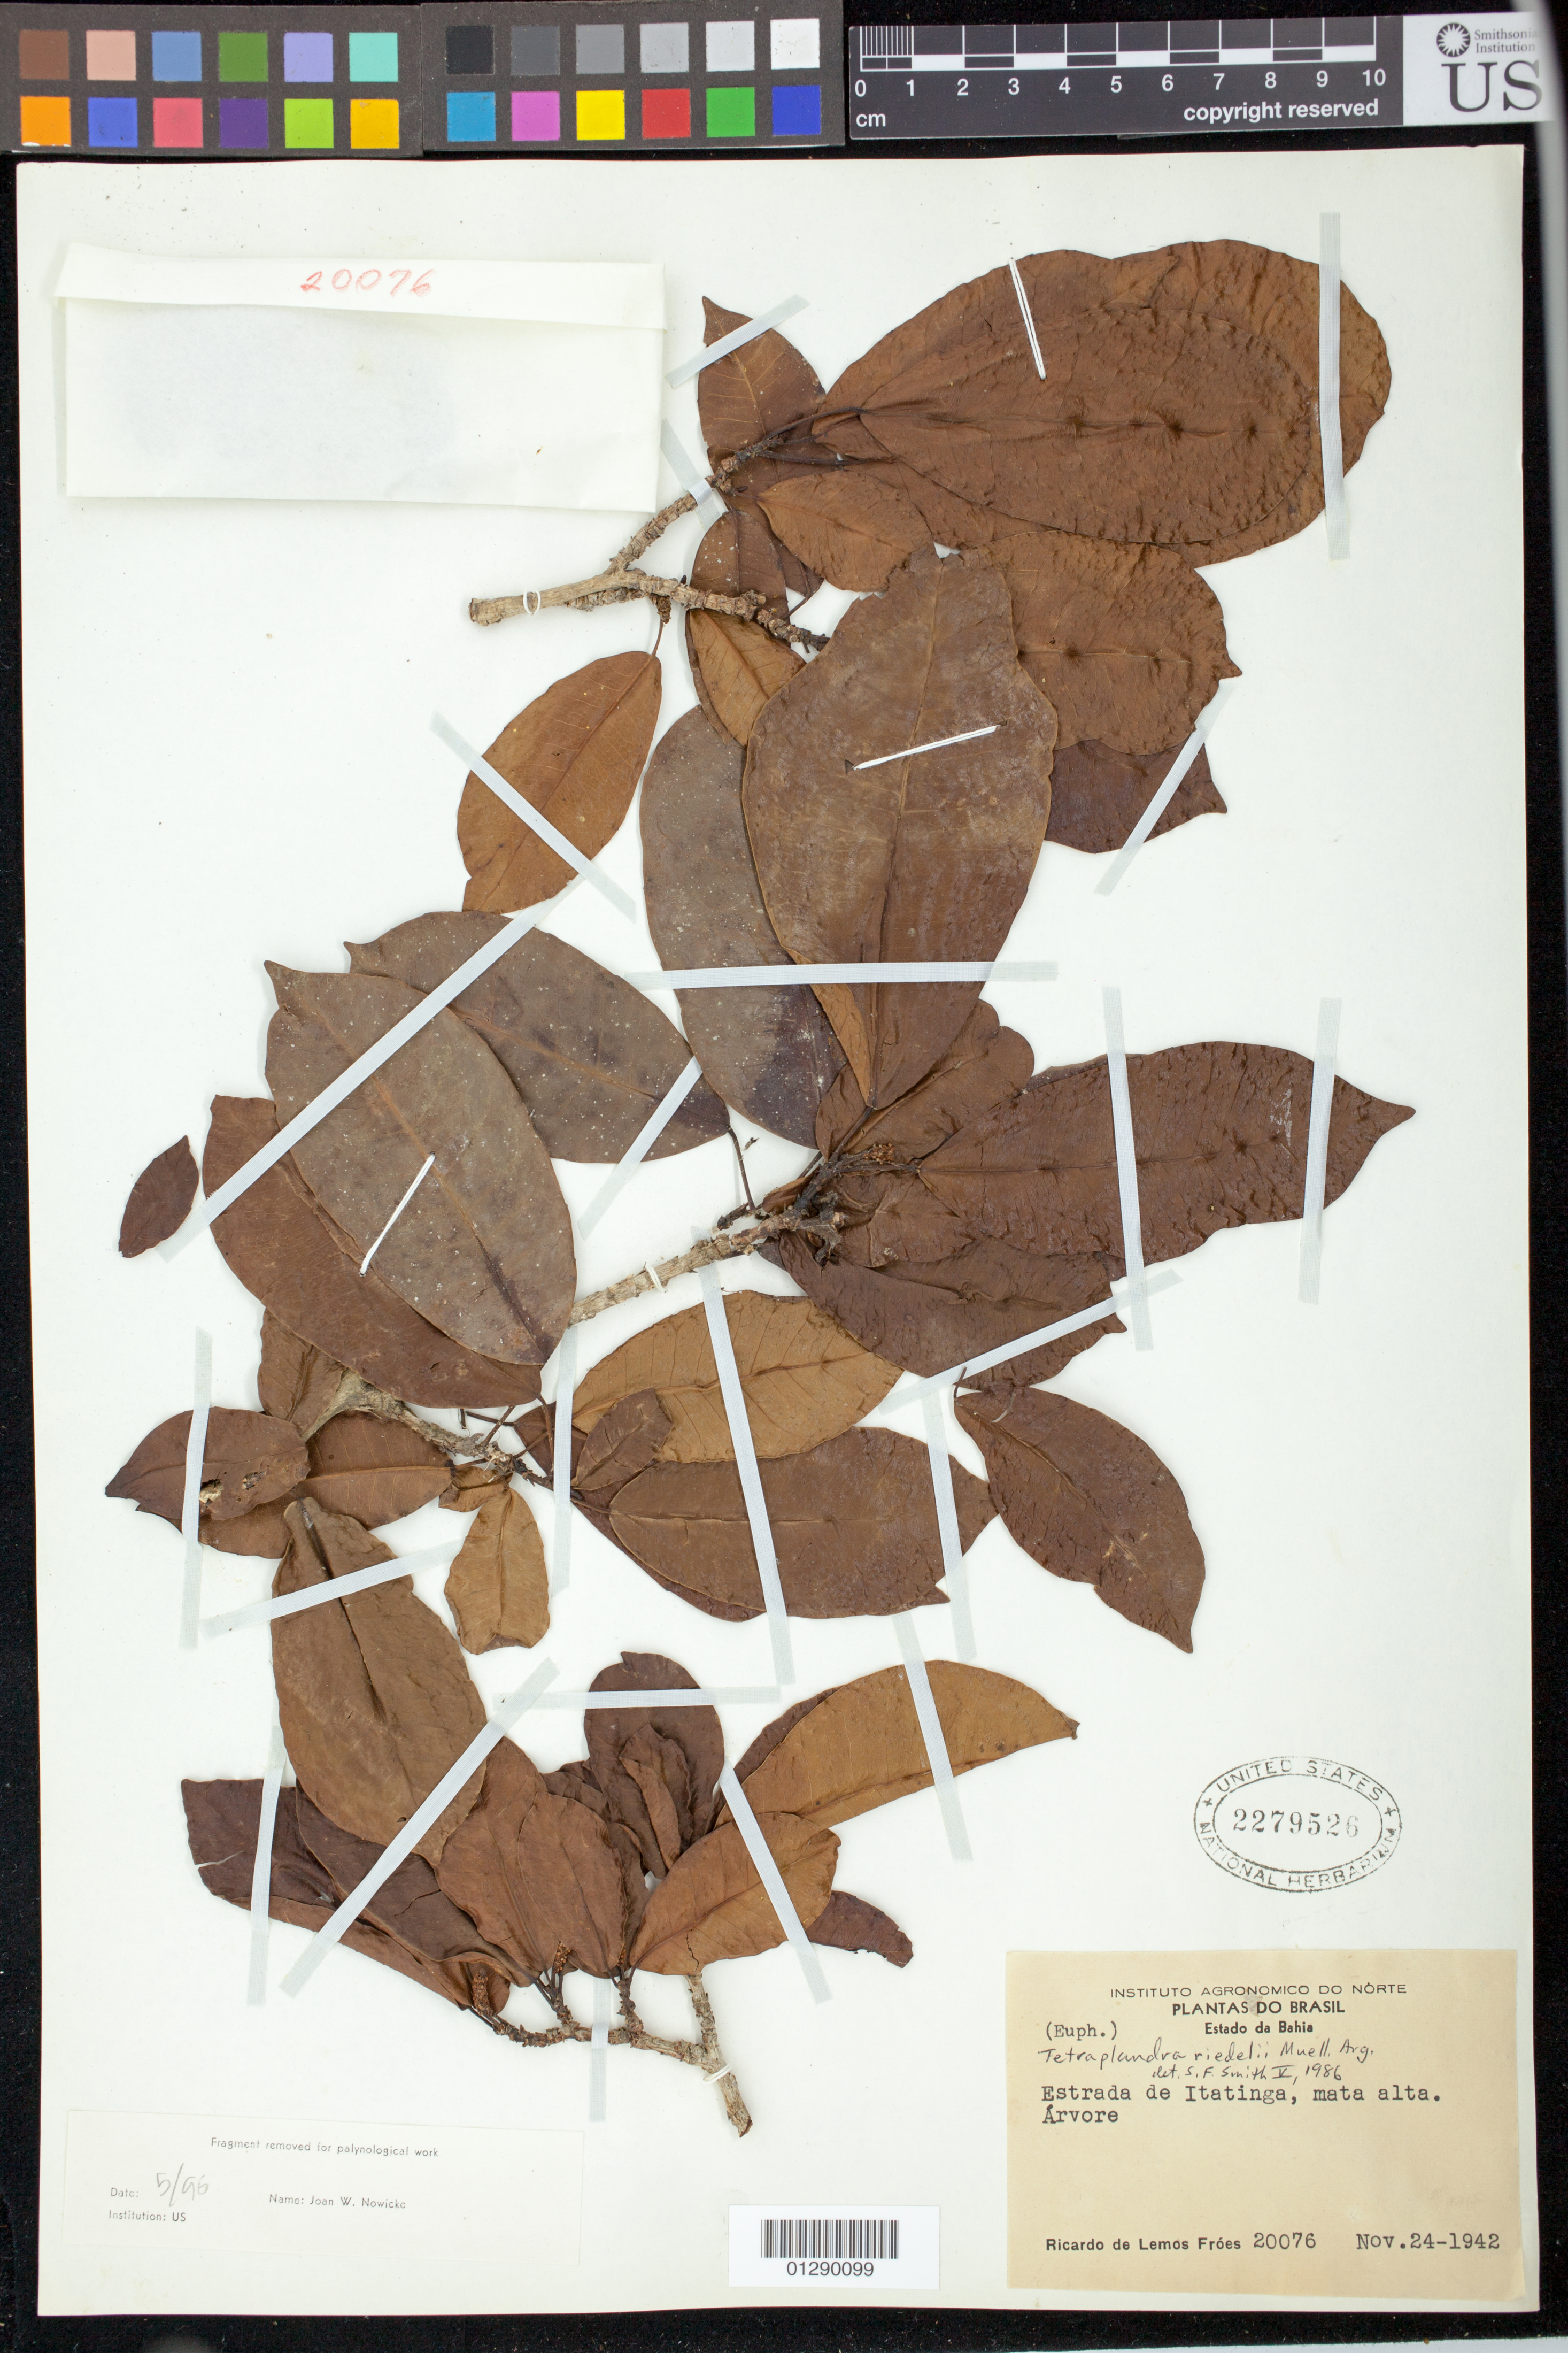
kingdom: Plantae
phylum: Tracheophyta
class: Magnoliopsida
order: Malpighiales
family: Euphorbiaceae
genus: Tetraplandra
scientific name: Tetraplandra riedelii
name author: Müll. Arg.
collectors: R. L. Fróes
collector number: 20076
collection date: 1942-11-24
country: Brazil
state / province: Bahia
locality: Estrada de Itatinga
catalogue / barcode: US 2279526